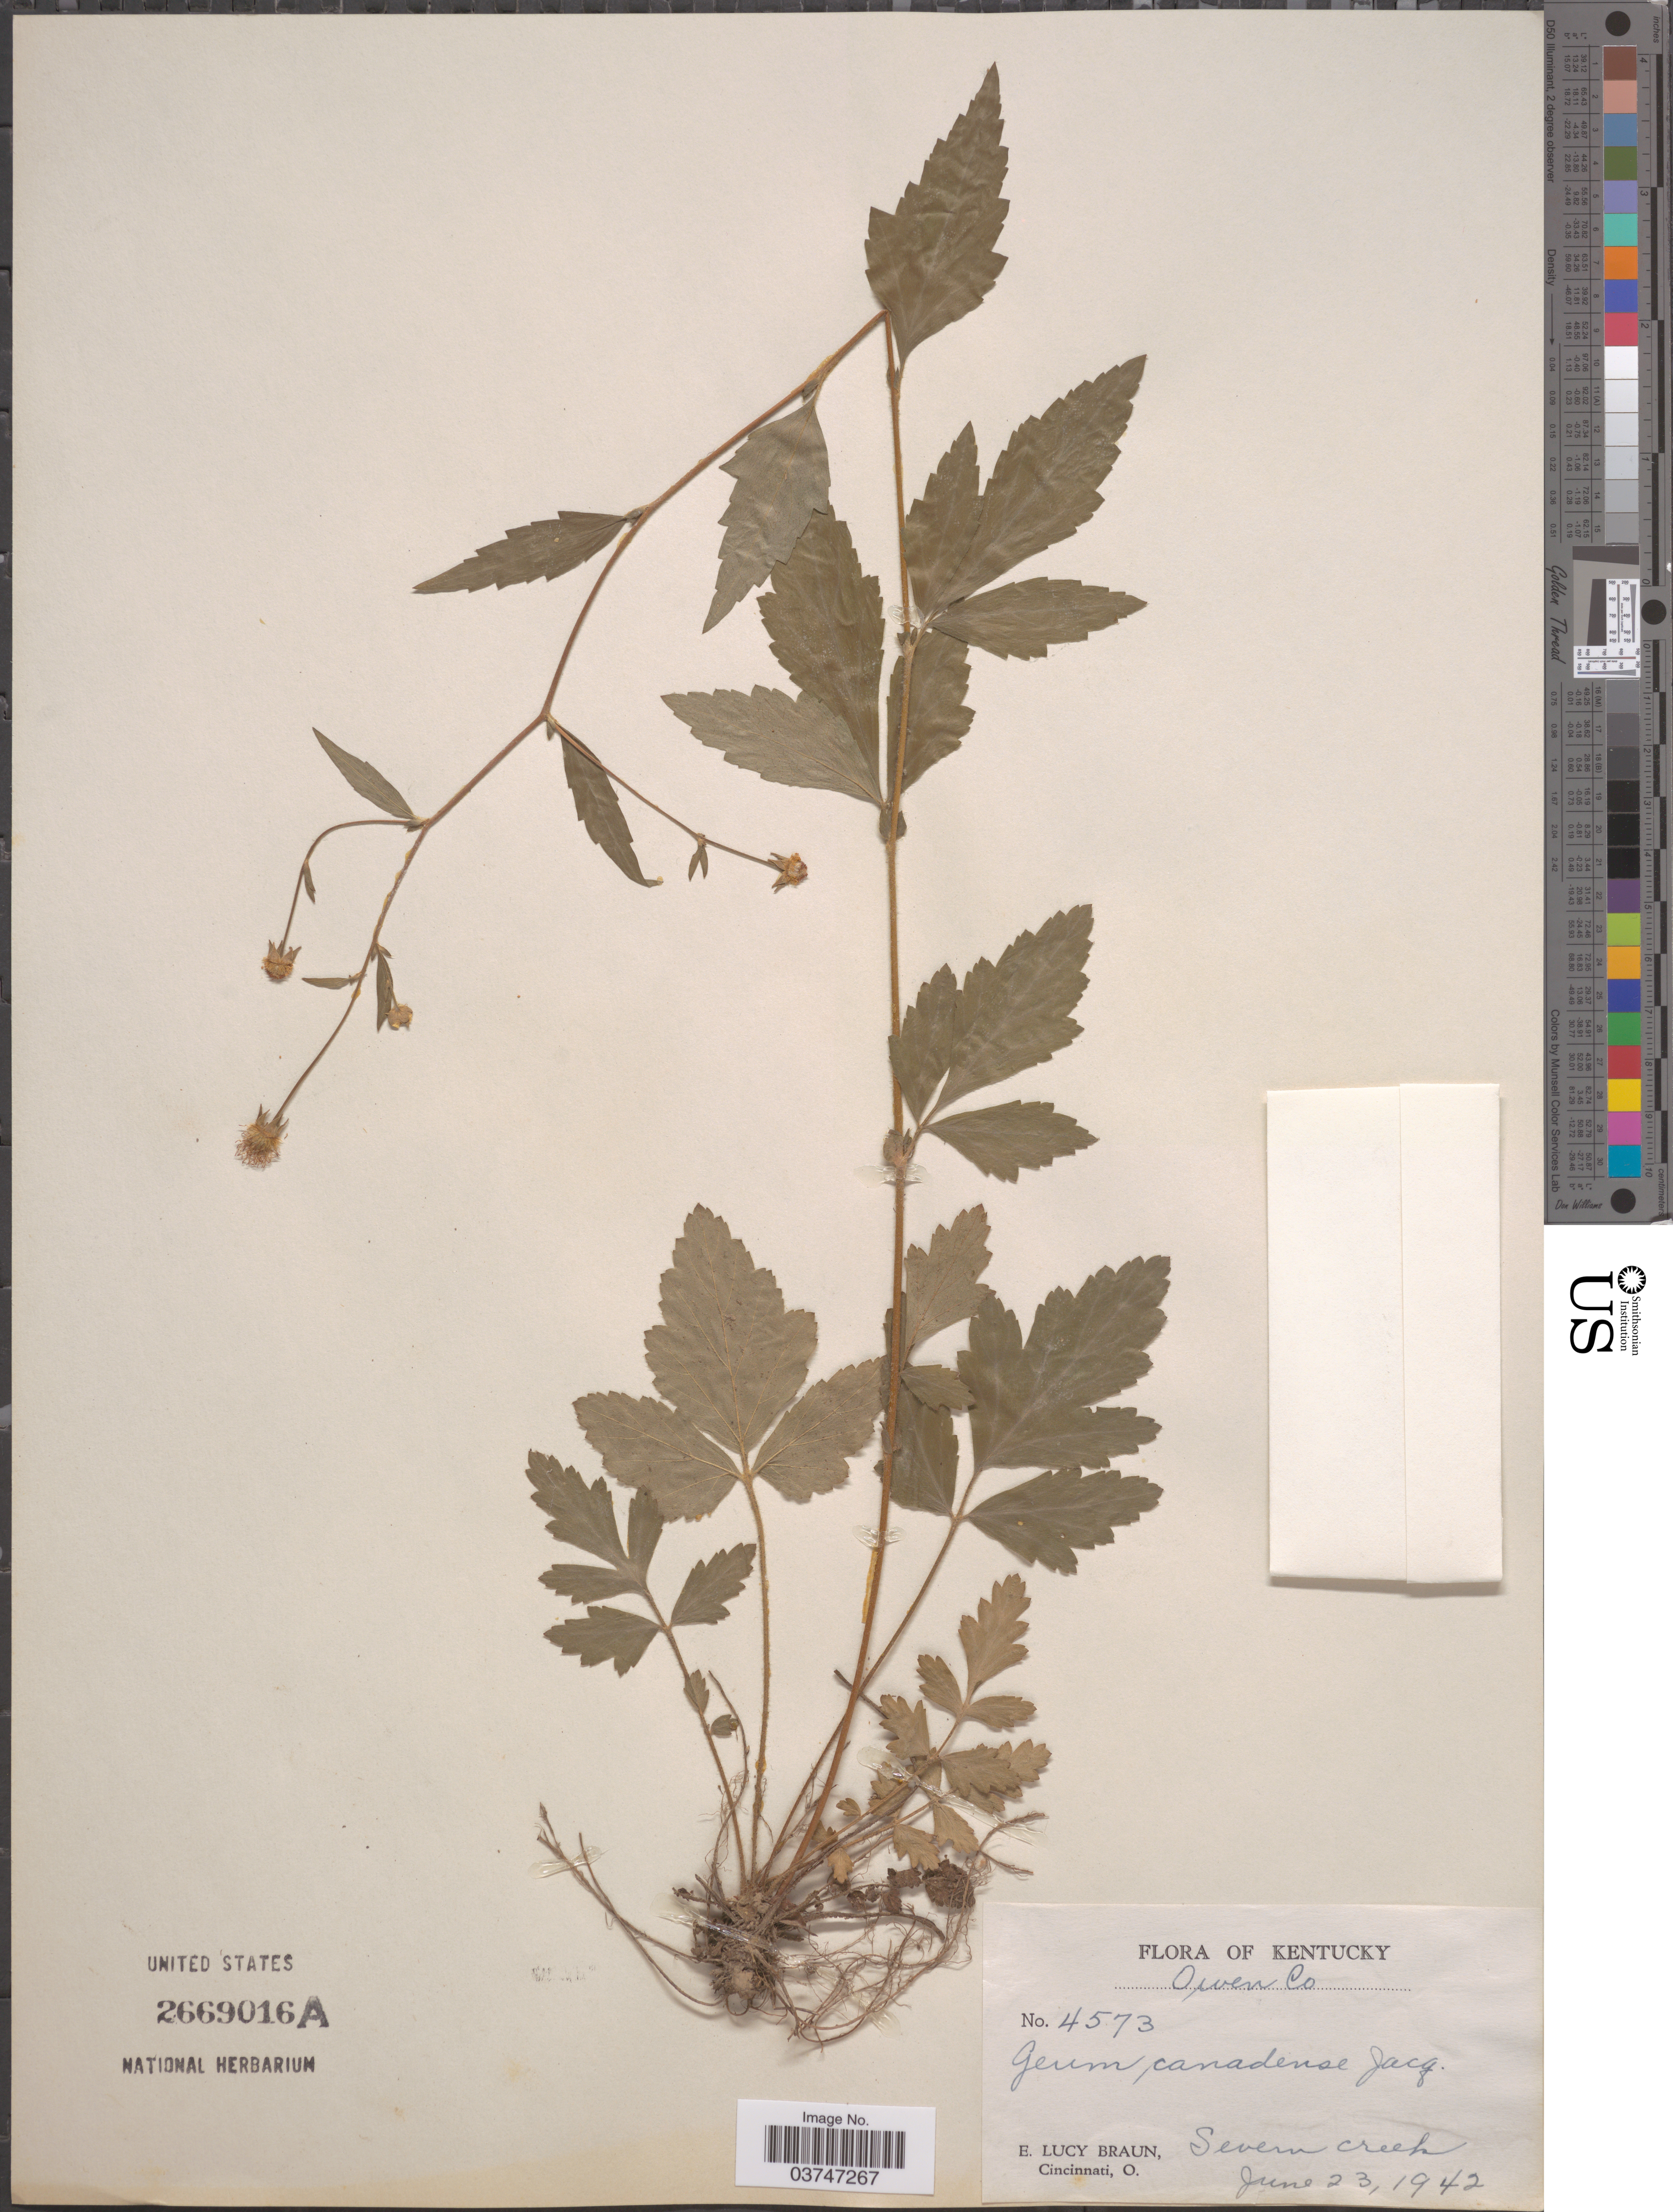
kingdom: Plantae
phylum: Tracheophyta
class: Magnoliopsida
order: Rosales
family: Rosaceae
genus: Geum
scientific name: Geum canadense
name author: Jacq.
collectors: E. L. Braun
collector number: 4573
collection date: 1942-06-23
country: United States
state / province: Kentucky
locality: Owen Co. Severn Creek.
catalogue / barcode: US 2669016A